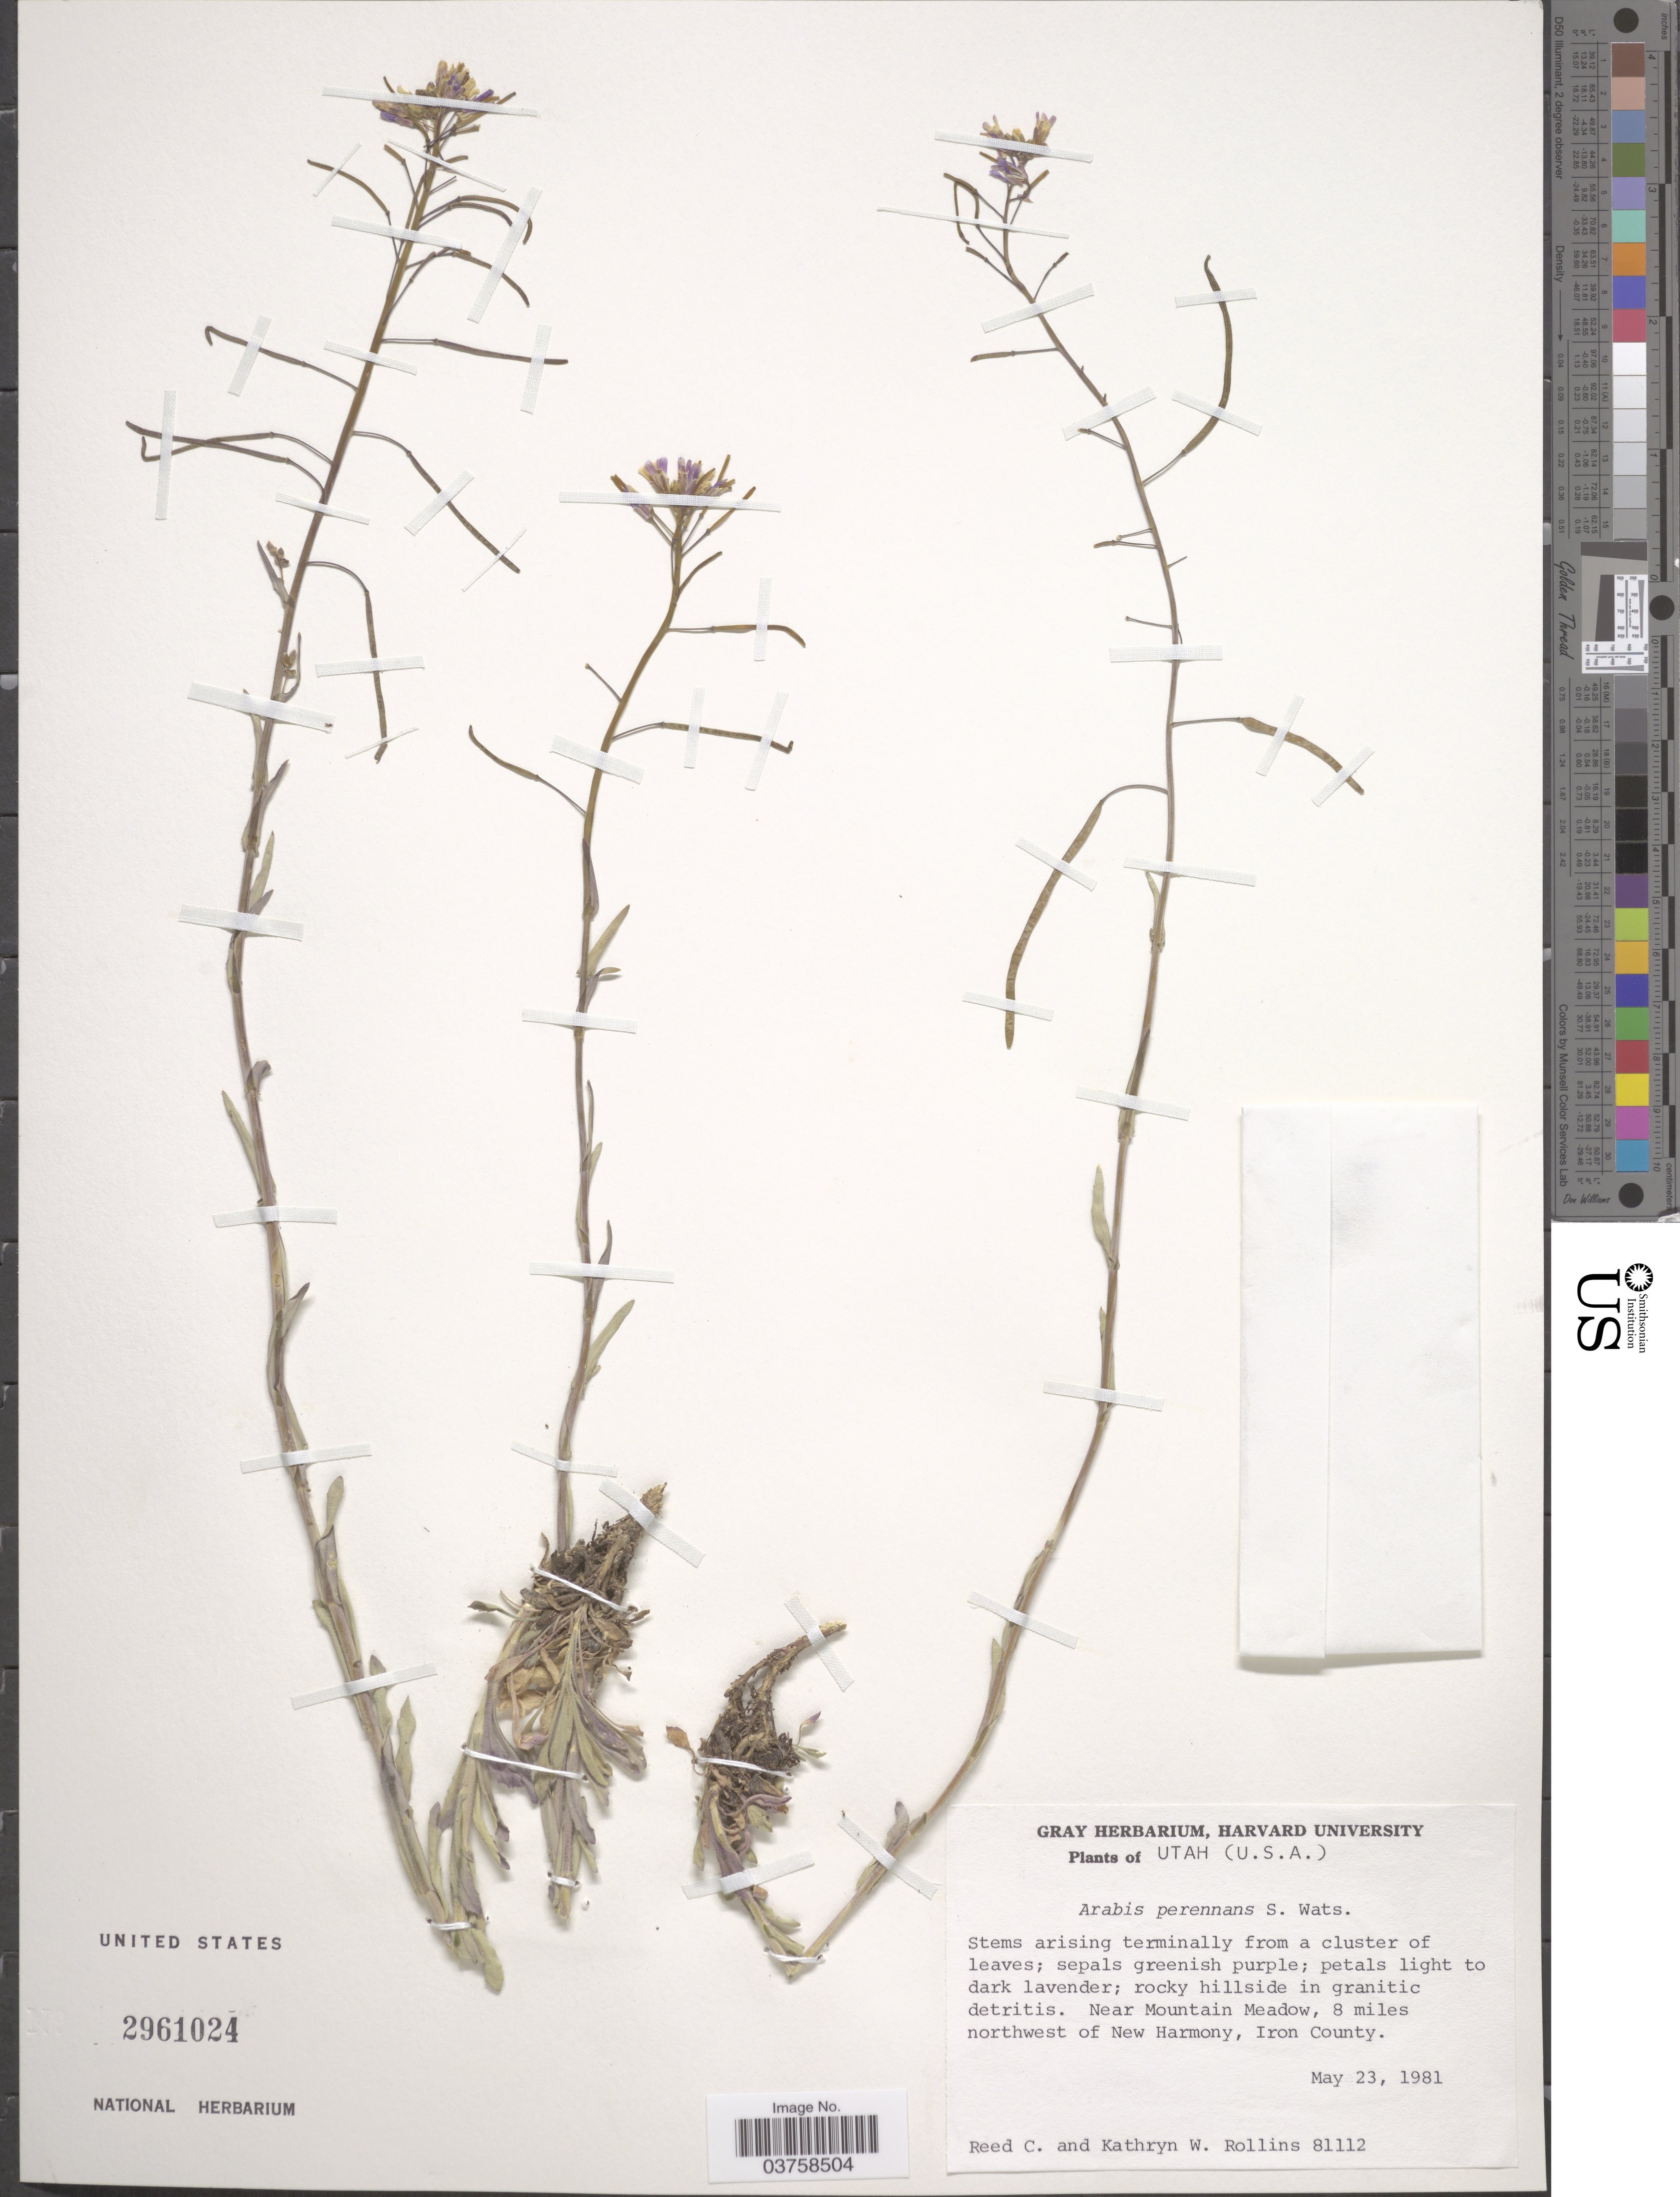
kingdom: Plantae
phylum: Tracheophyta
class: Magnoliopsida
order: Brassicales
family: Brassicaceae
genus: Arabis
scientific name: Arabis perennans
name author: S. Watson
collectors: R. C. Rollins & K. W. Rollins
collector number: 81112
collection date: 1981-05-23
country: United States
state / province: Utah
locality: Near Mountain Meadow, 8 miles northwest of New Harmony, Iron County.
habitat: rocky hillside in granitic detritis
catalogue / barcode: US 2961024